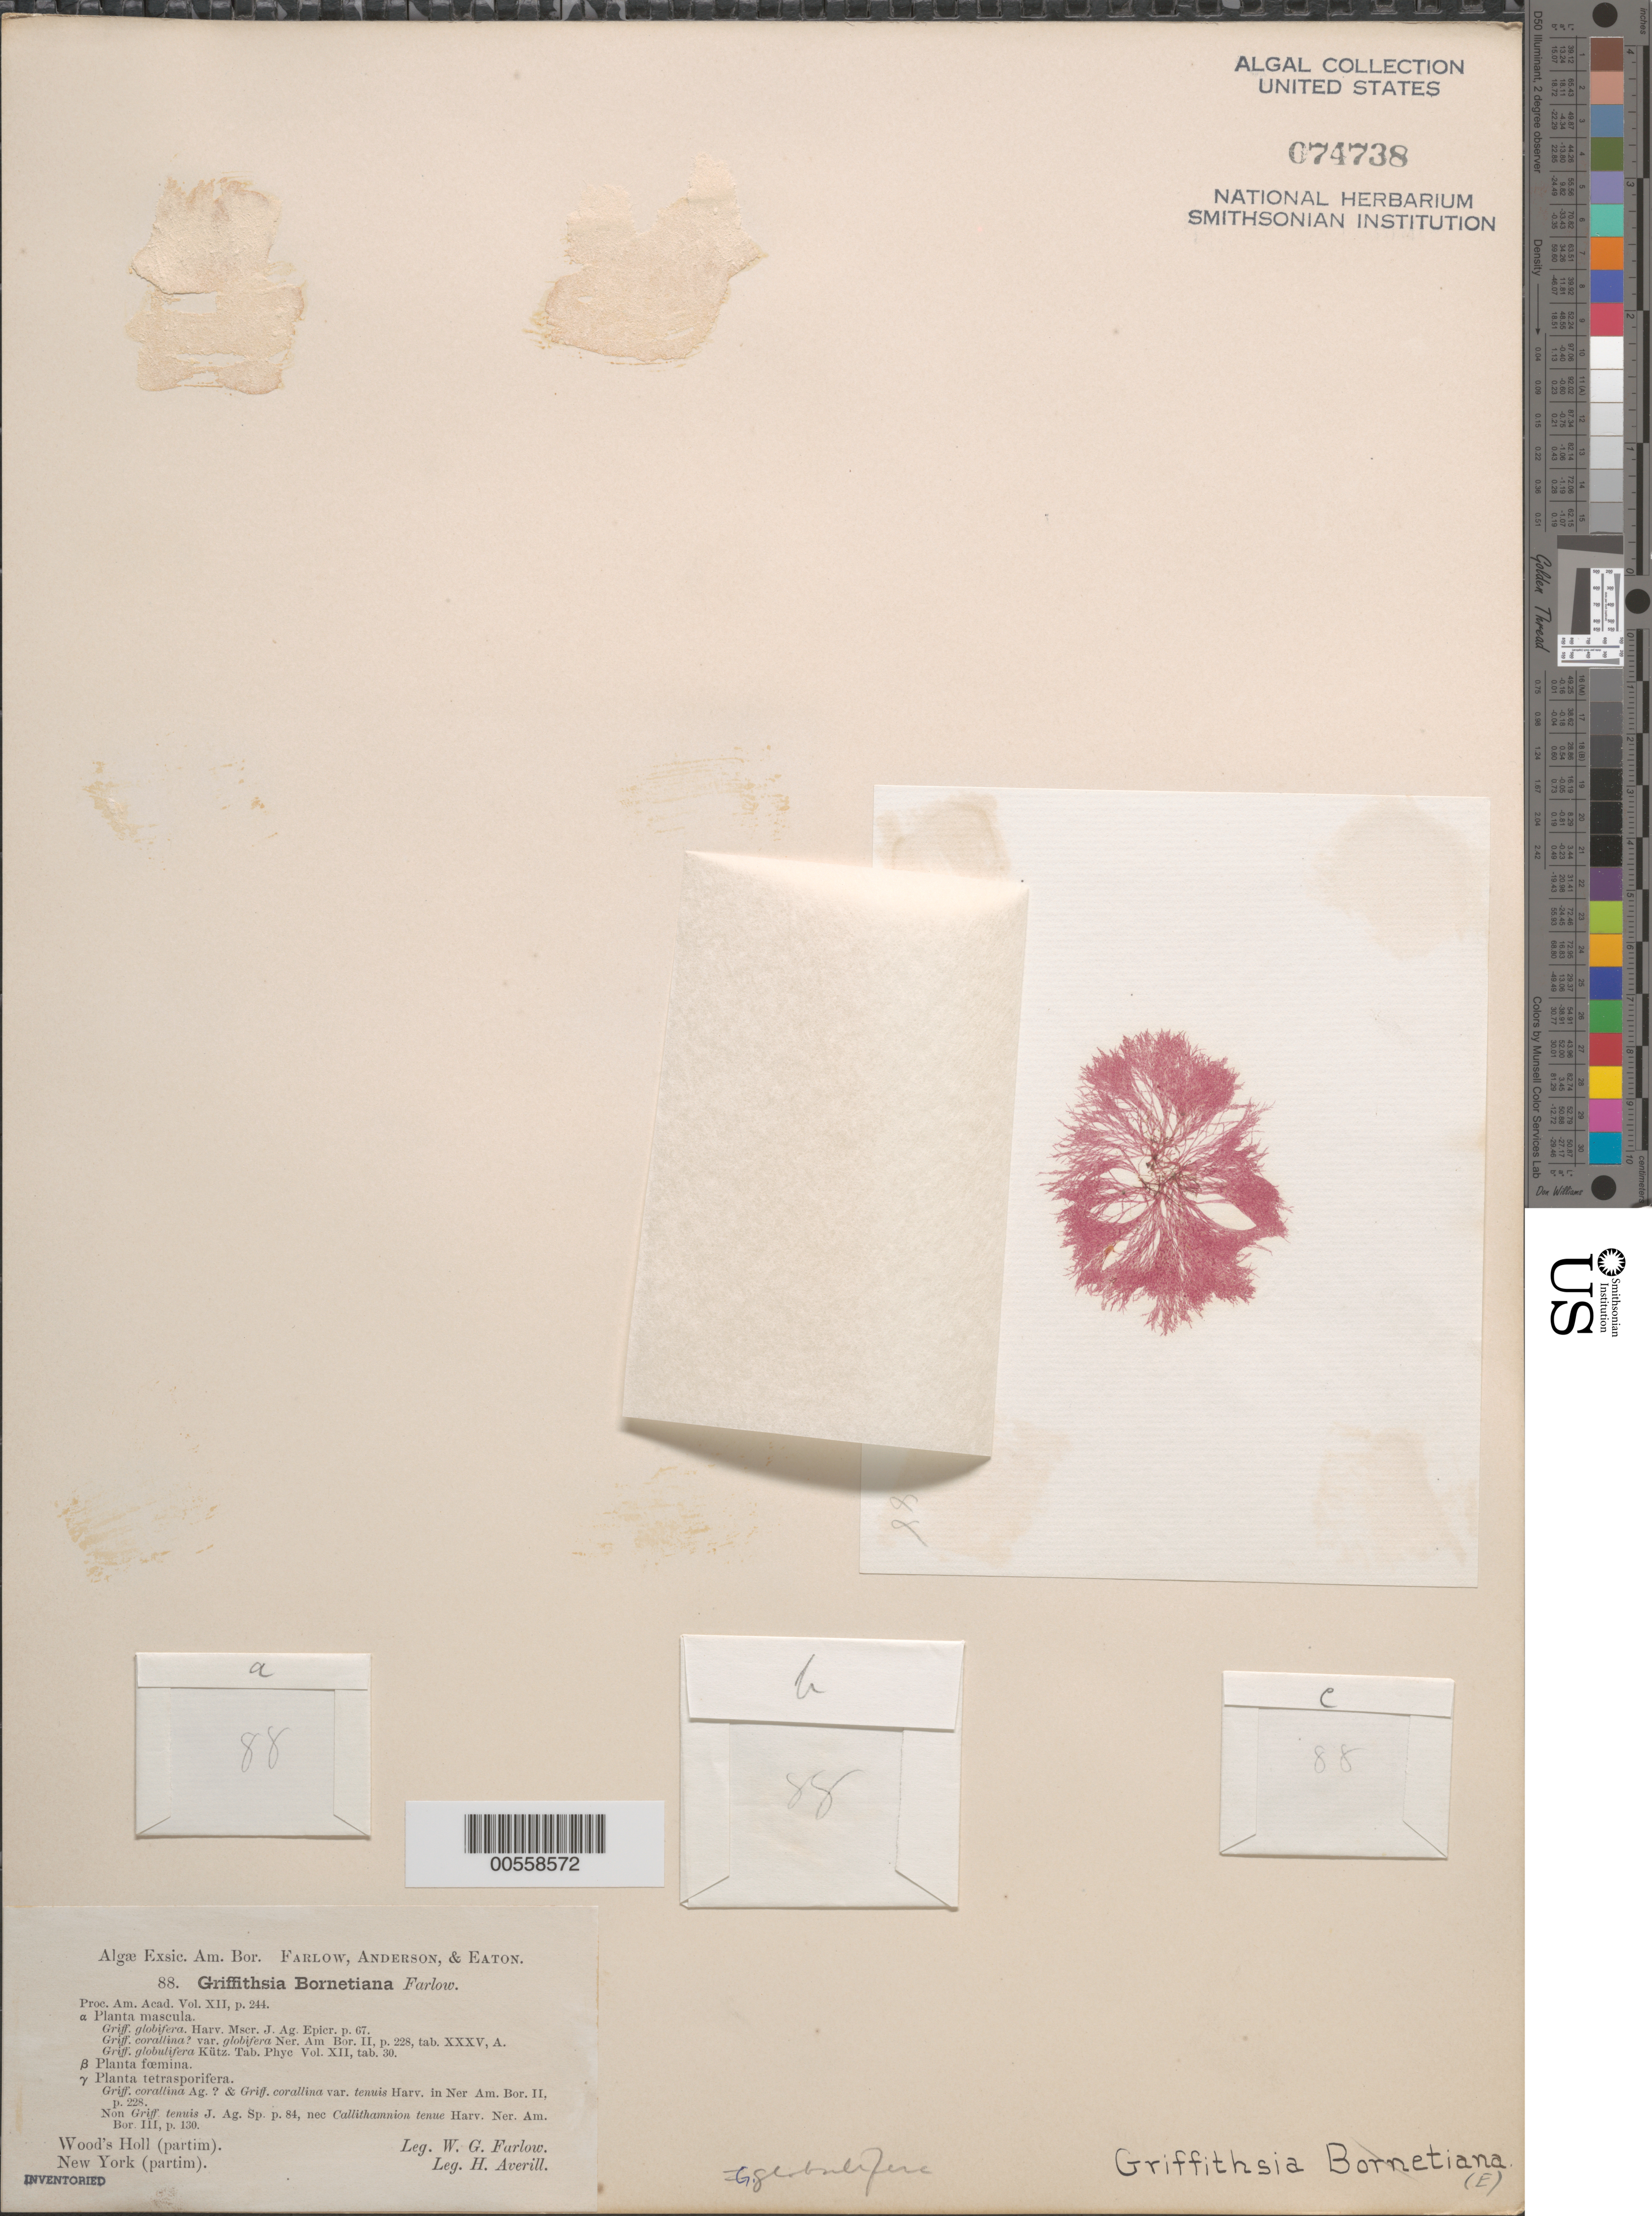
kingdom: Plantae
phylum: Rhodophyta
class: Florideophyceae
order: Ceramiales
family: Wrangeliaceae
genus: Griffithsia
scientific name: Griffithsia globulifera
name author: Harv. ex Kütz.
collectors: W. G. Farlow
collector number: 88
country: United States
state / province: Massachusetts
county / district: Barnstable County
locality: Woods Hole (Wood's Holl)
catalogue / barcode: US 74738